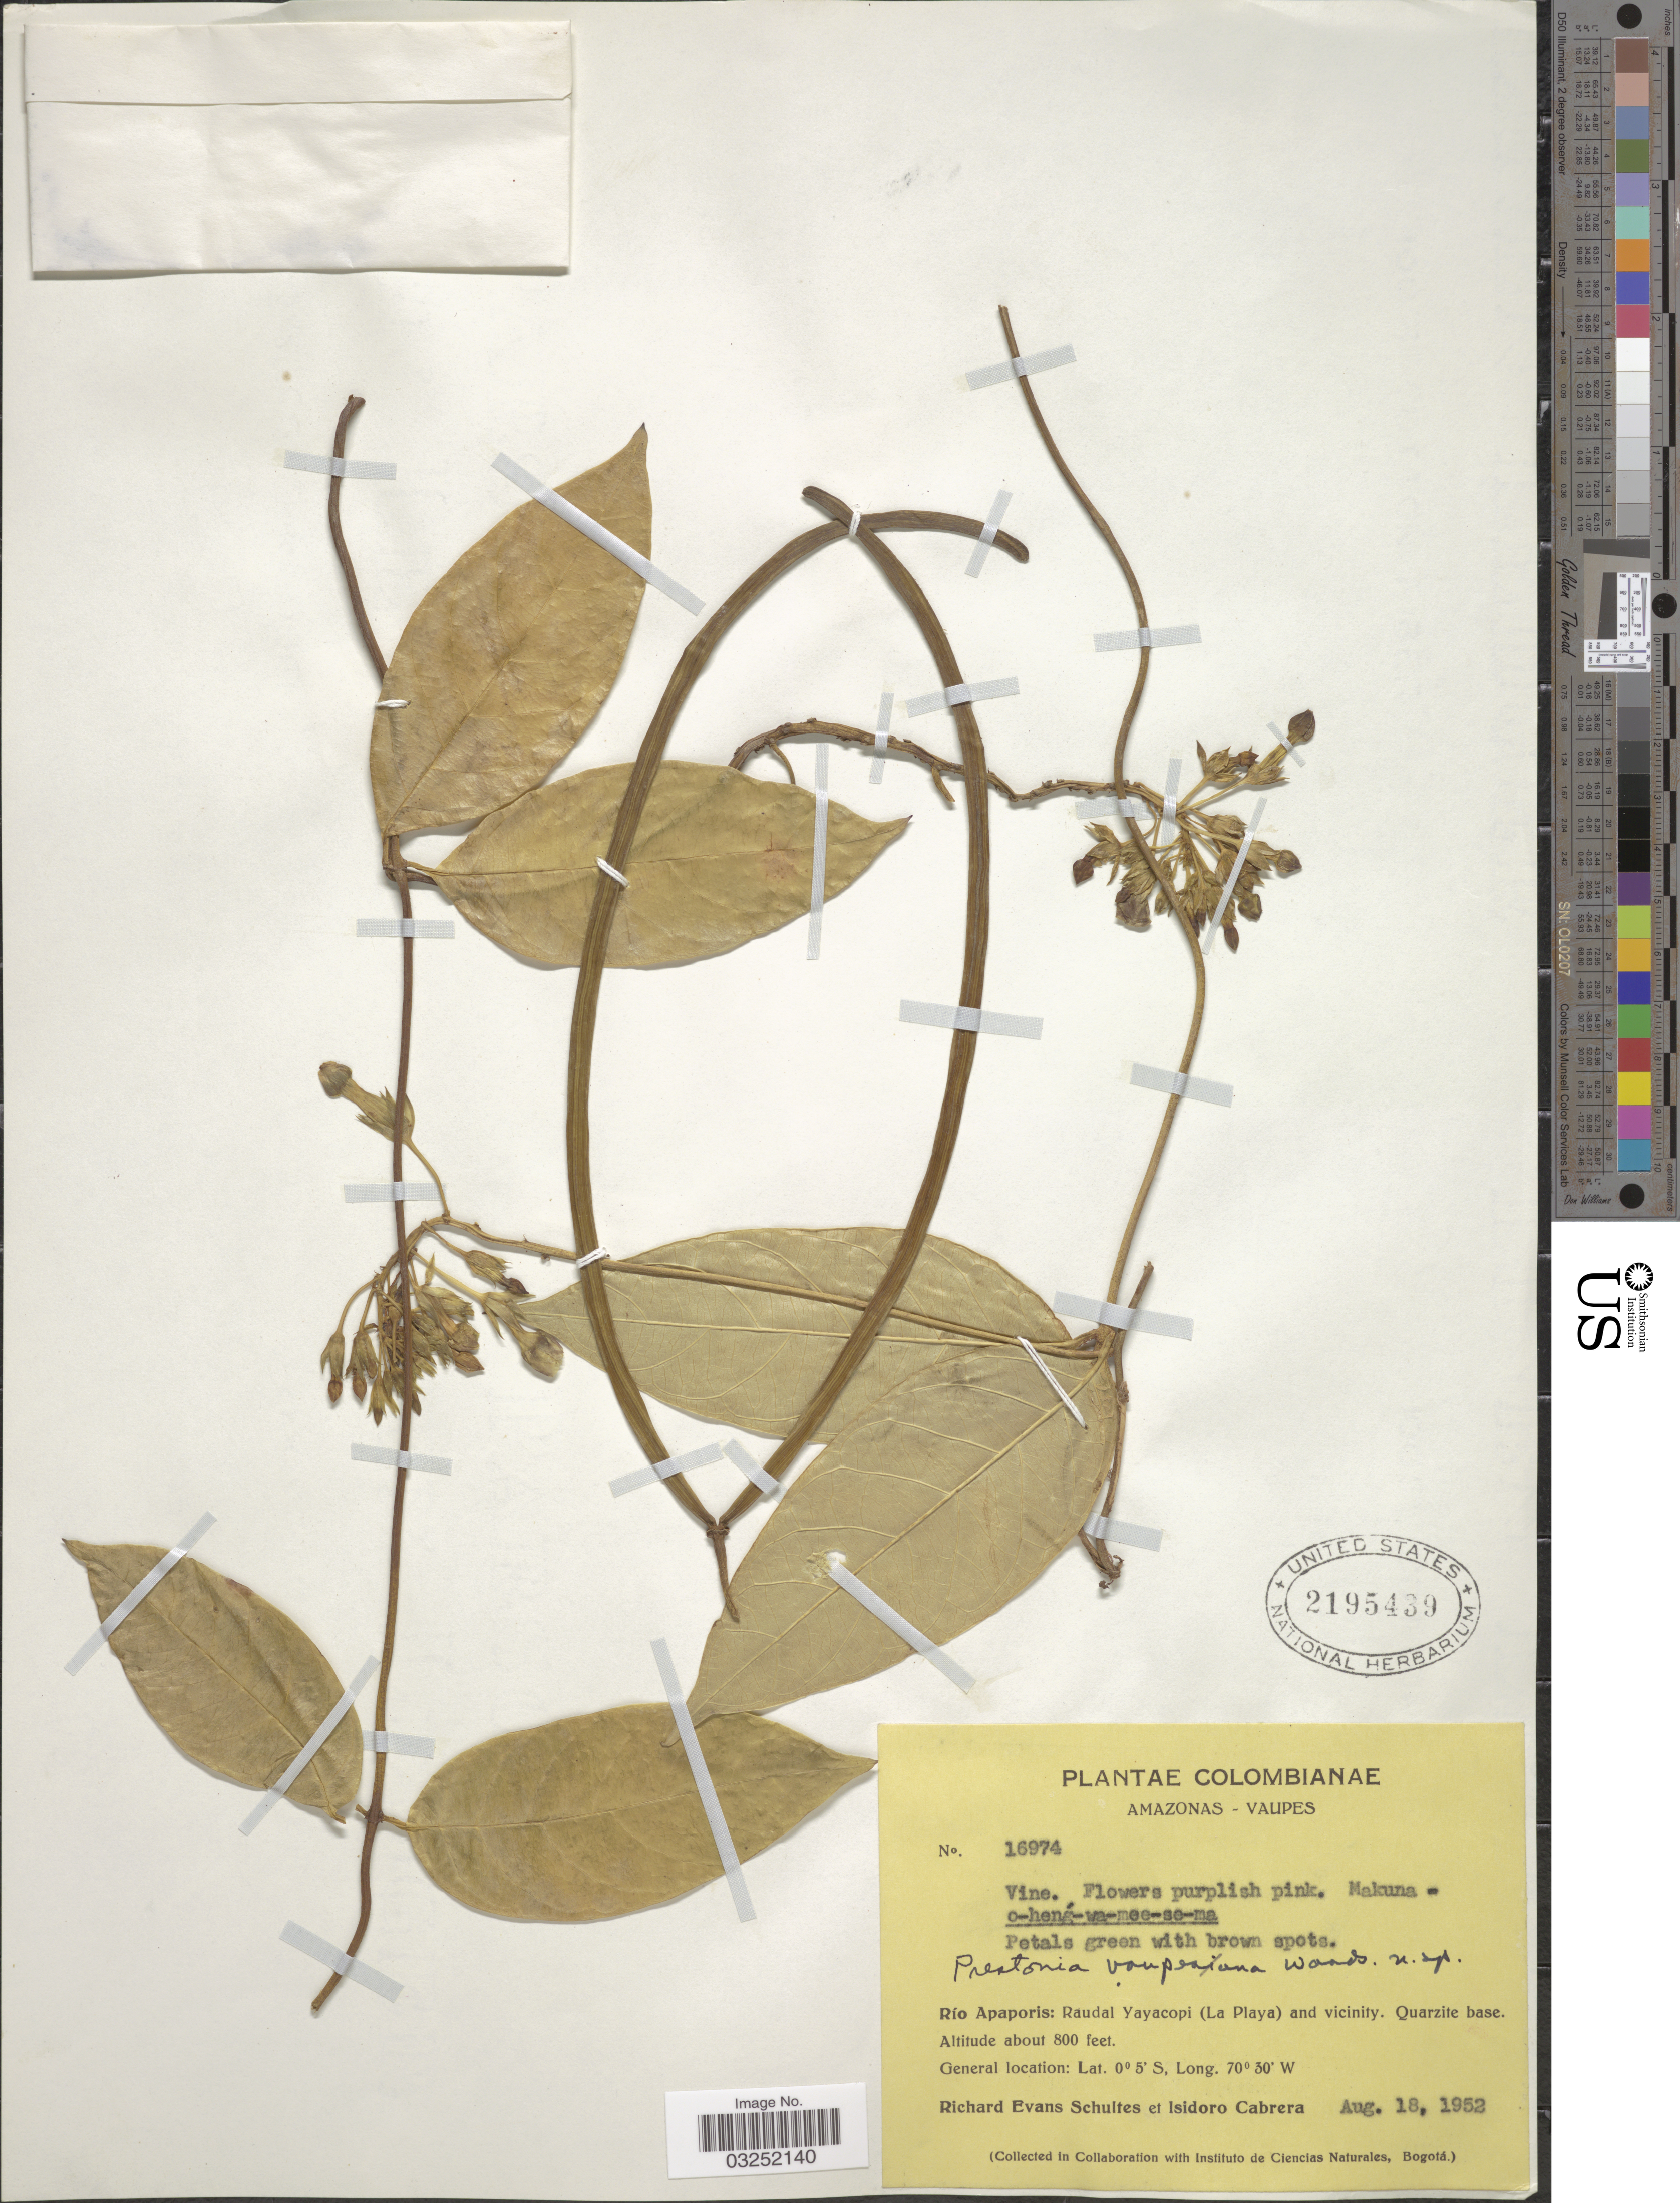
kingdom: Plantae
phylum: Tracheophyta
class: Magnoliopsida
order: Gentianales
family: Apocynaceae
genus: Prestonia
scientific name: Prestonia vaupesana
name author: Woodson in R.E. Schult.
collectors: R. E. Schultes & I. Cabrera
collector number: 16974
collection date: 1952-08-18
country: Colombia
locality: Amazonas - Vaupes, Río Apaporis: Raudal Yayacopi (La Playa) and vicinity, Quarzite base.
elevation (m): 244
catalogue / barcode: US 2195439